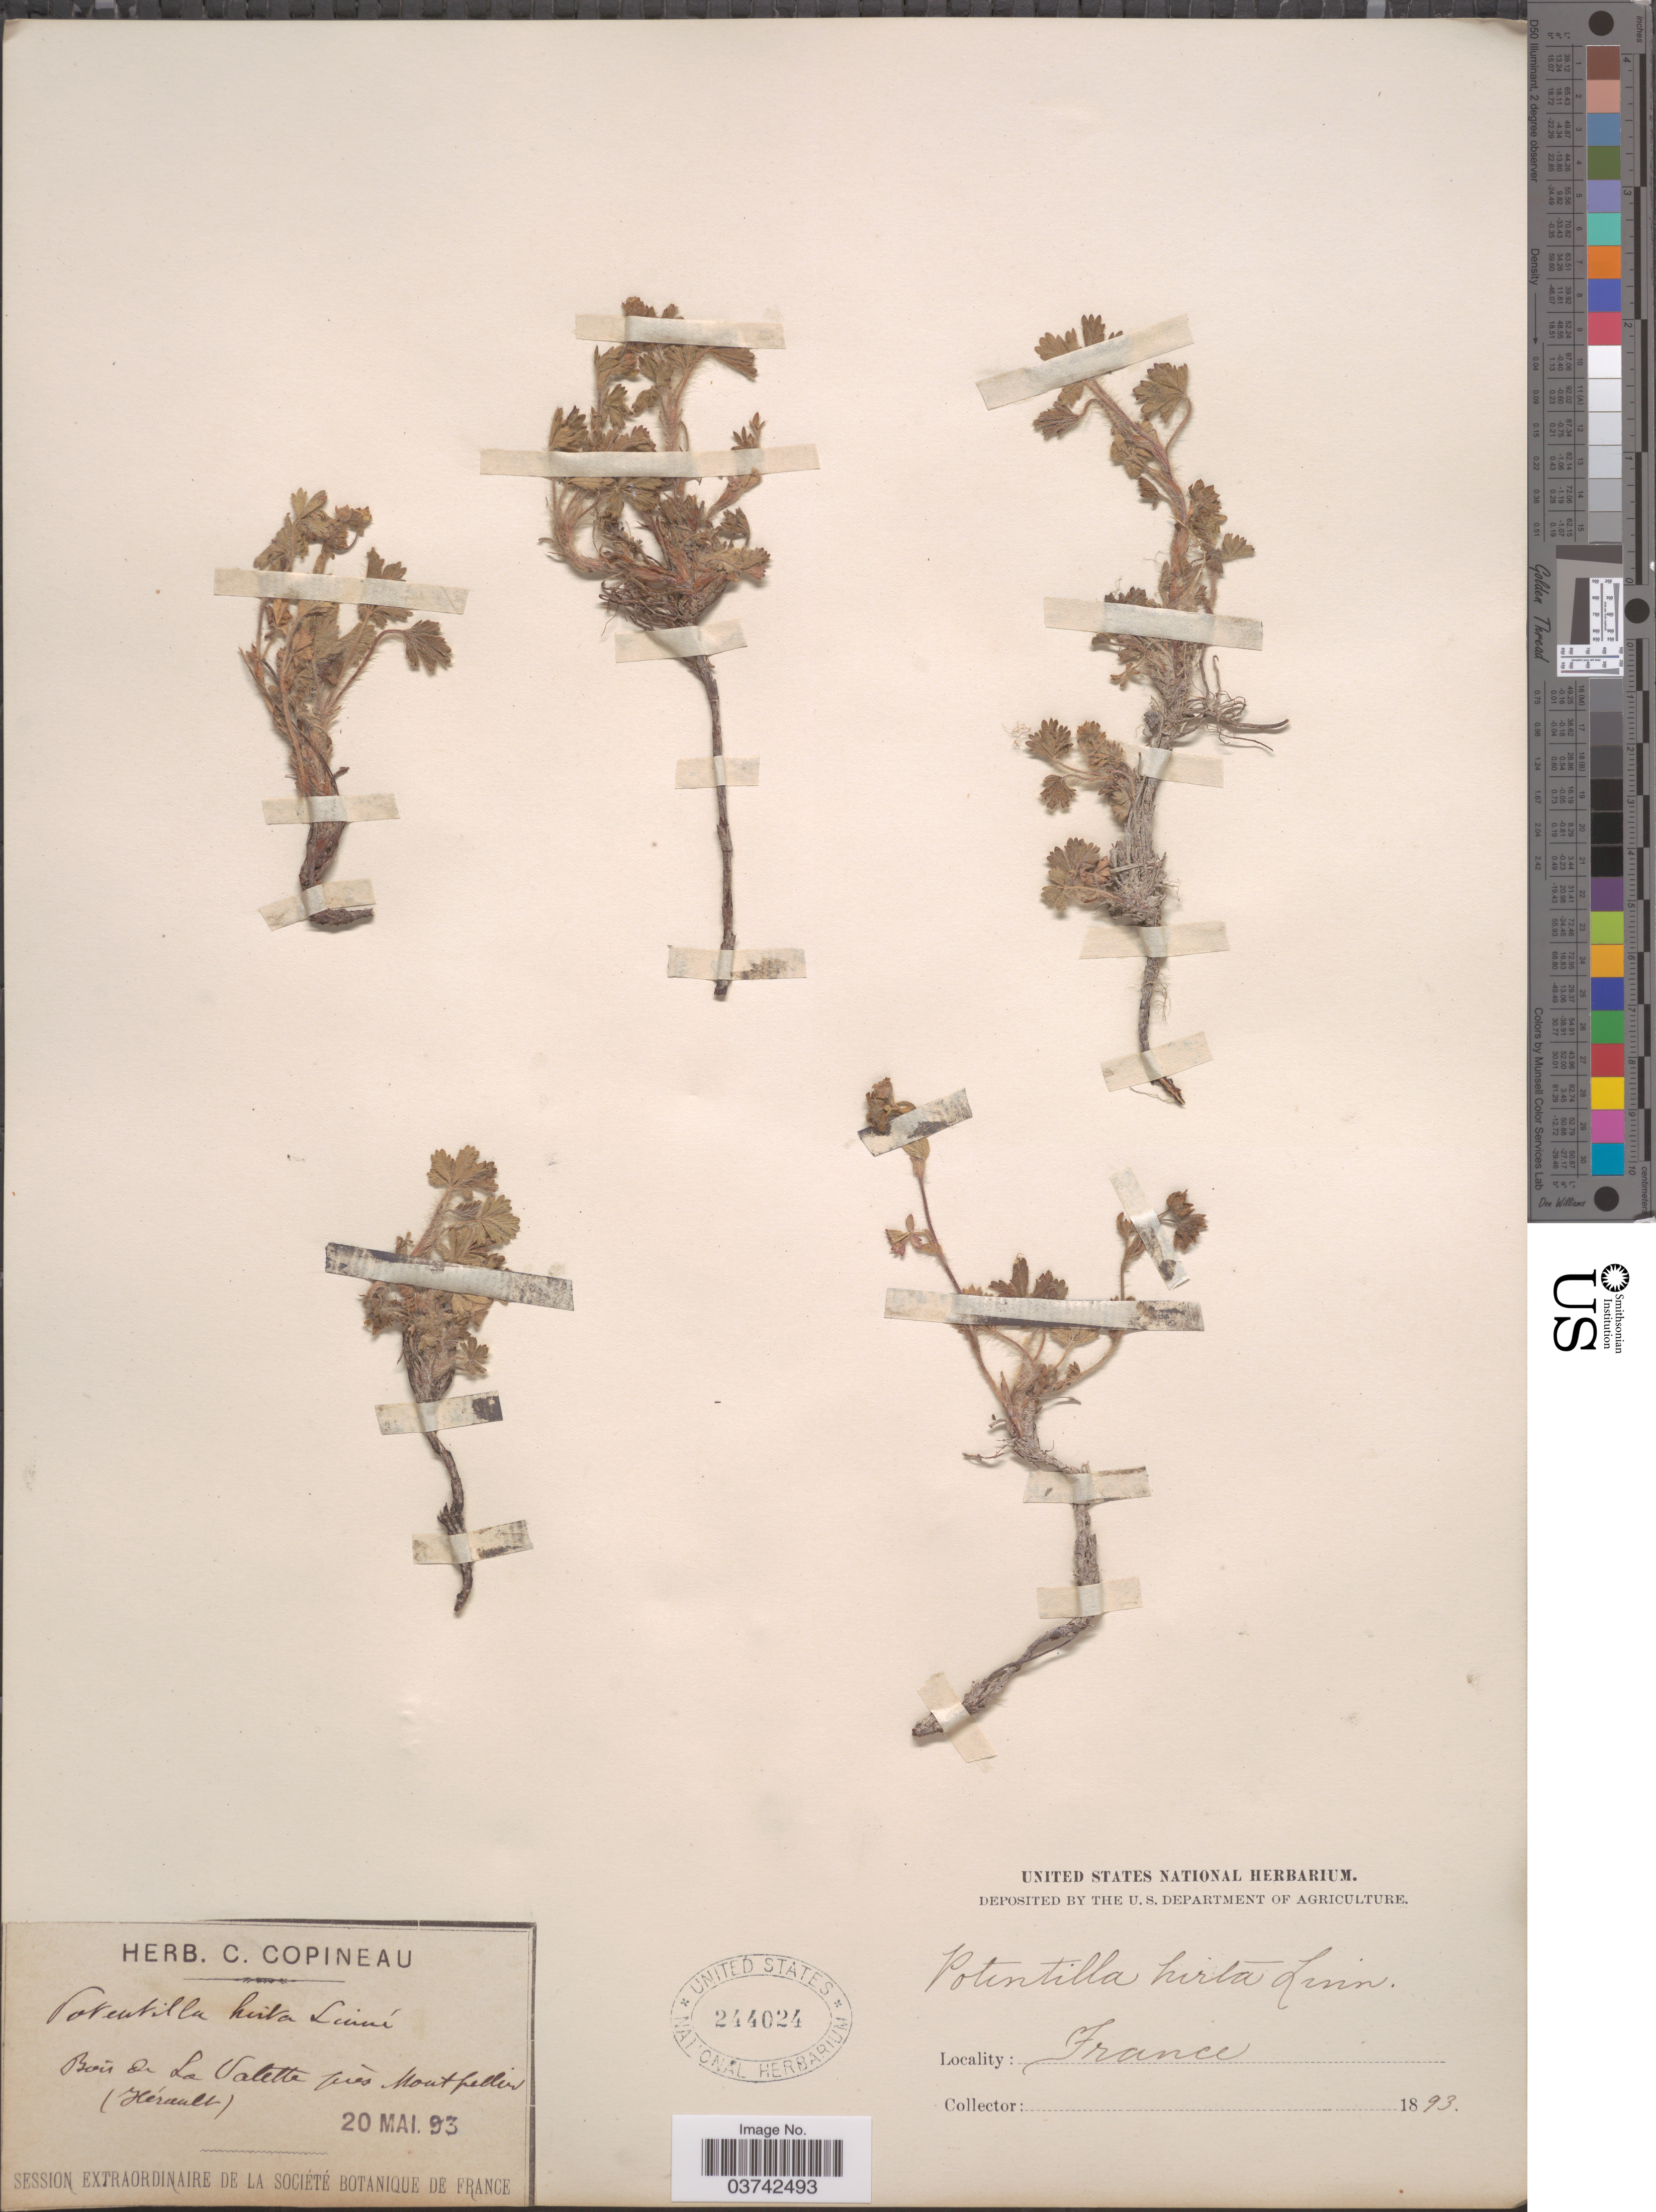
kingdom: Plantae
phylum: Tracheophyta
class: Magnoliopsida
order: Rosales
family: Rosaceae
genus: Potentilla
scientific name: Potentilla hirta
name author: L.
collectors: ex herb. C. Copineau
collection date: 1893-05-20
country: France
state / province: Occitanie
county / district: Hérault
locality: Bois de La Valette près Montpellier (Hérault).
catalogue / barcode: US 244024